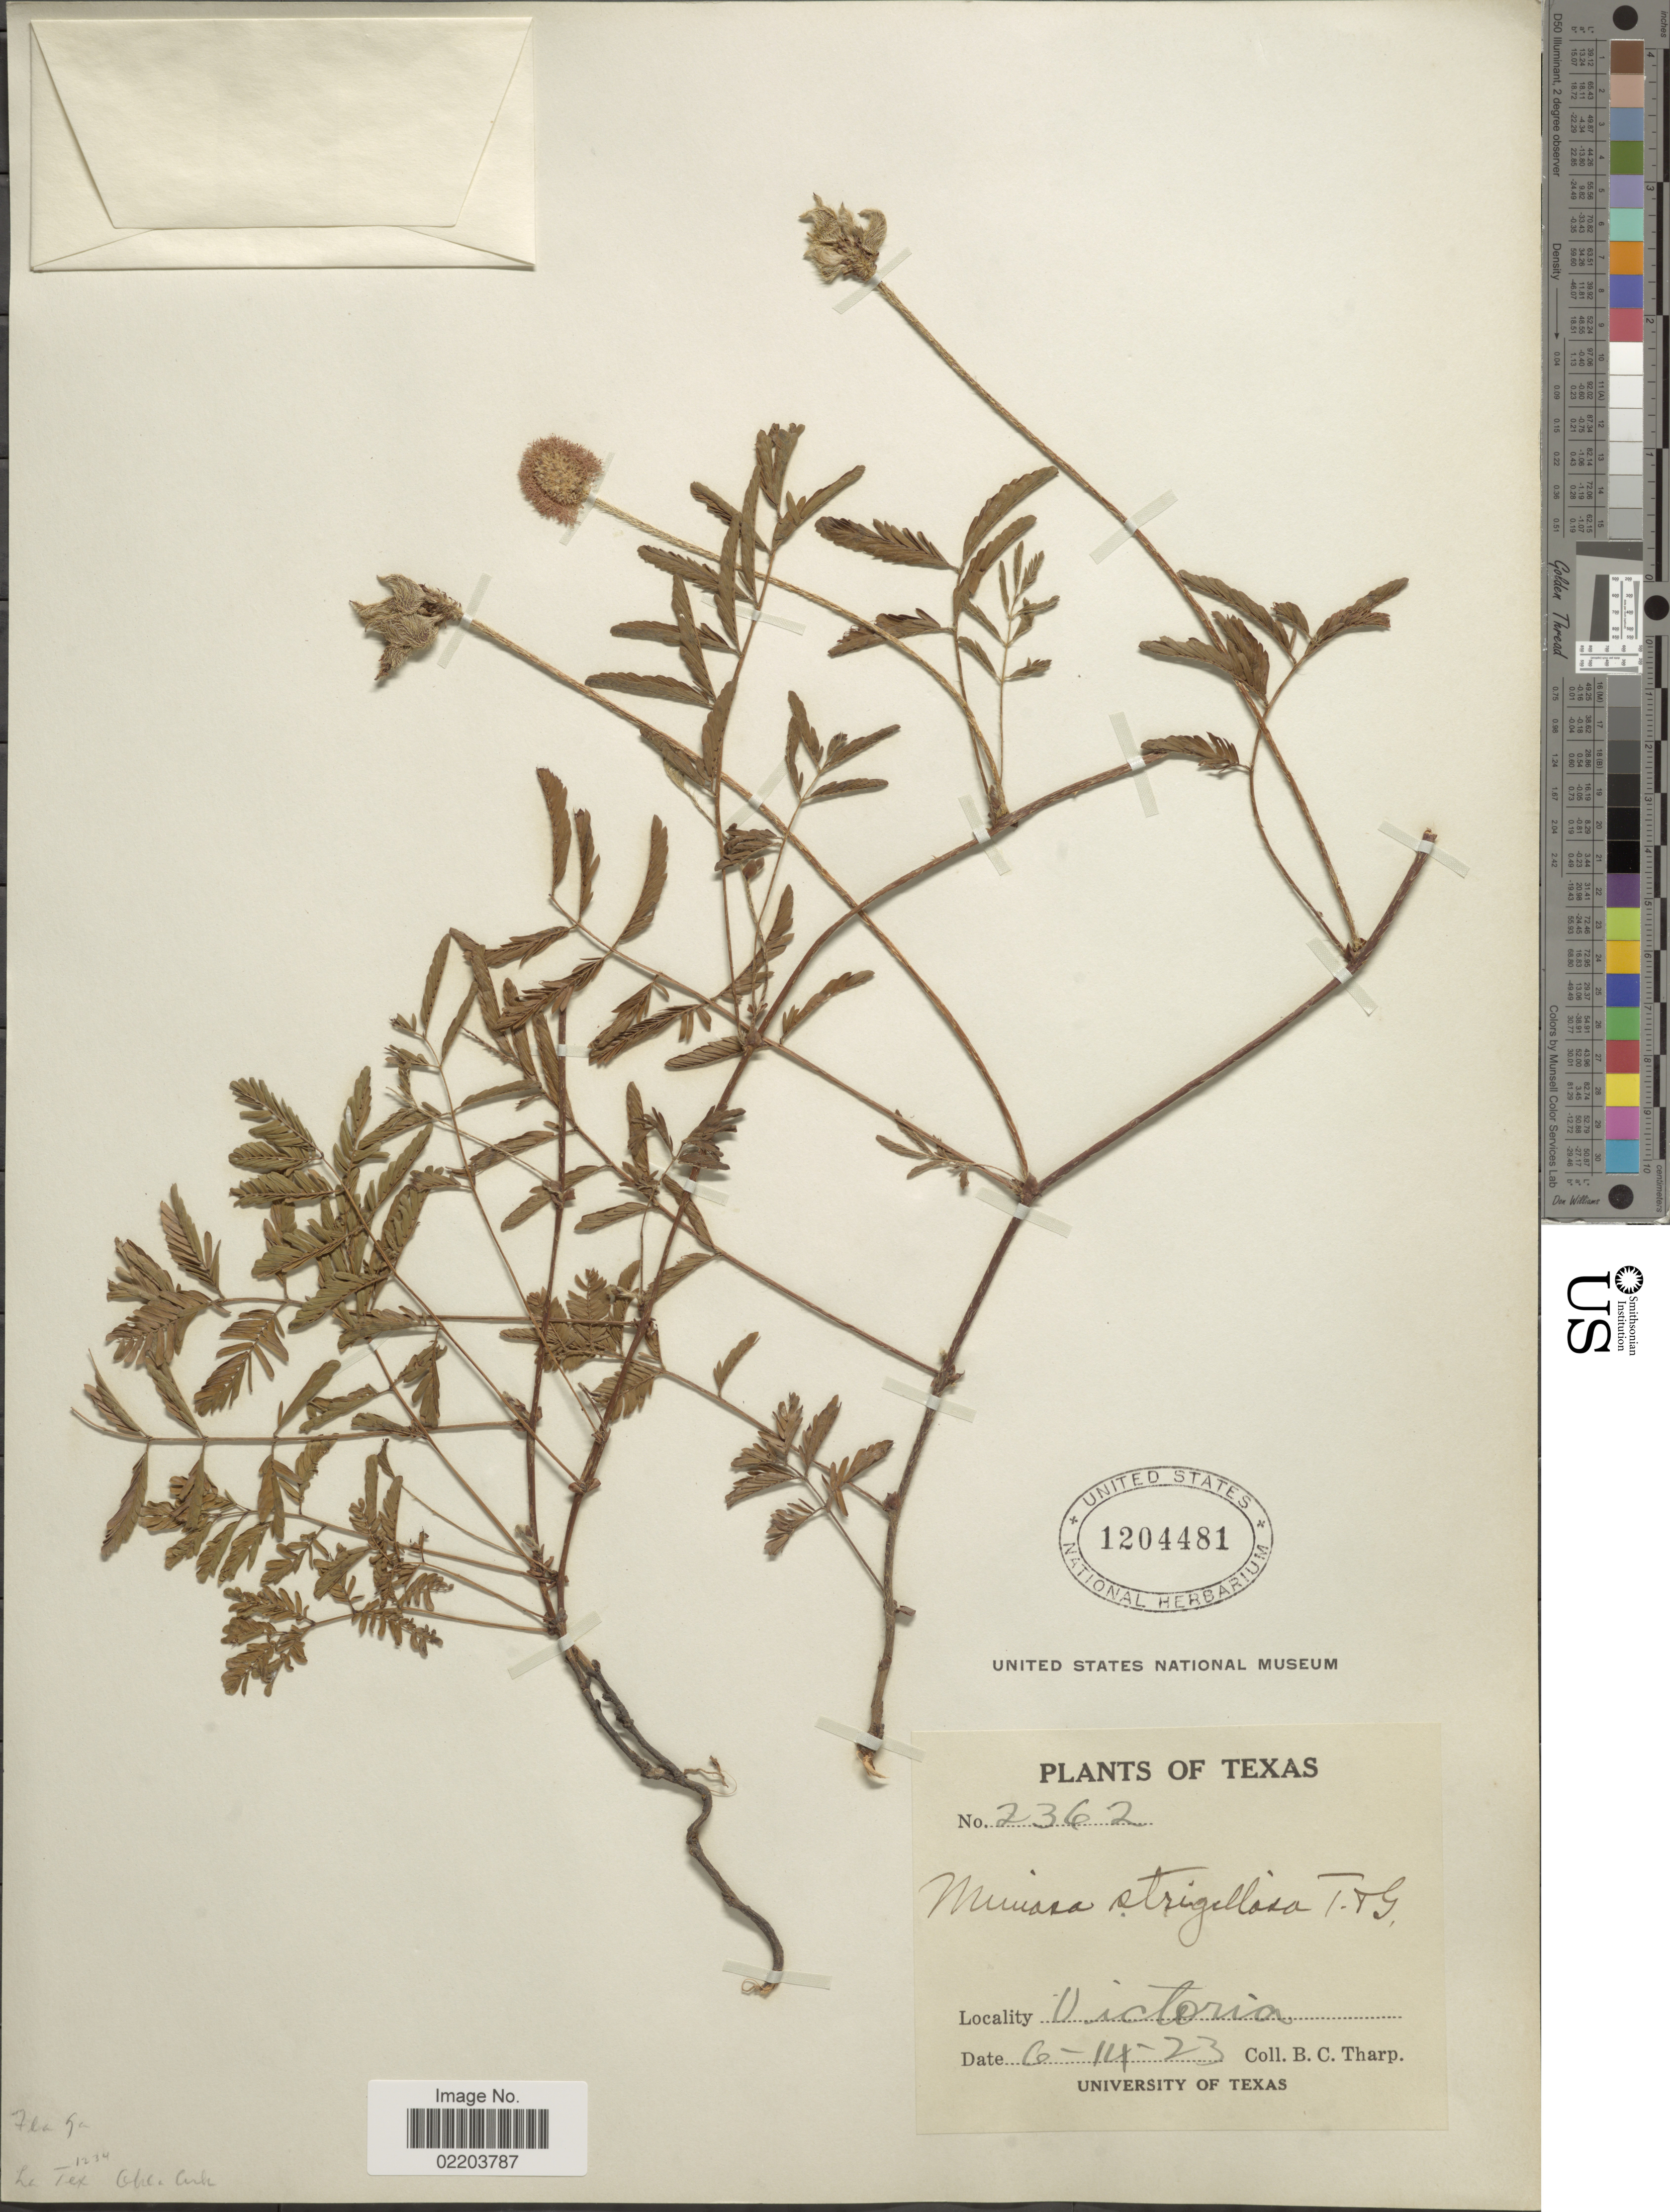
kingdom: Plantae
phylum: Tracheophyta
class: Magnoliopsida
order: Fabales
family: Fabaceae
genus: Mimosa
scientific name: Mimosa strigillosa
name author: Torr. & A. Gray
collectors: B. C. Tharp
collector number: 2362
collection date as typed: Transcribed d/m/y: 14/6/23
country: United States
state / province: Texas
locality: Victoria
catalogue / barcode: US 1204481